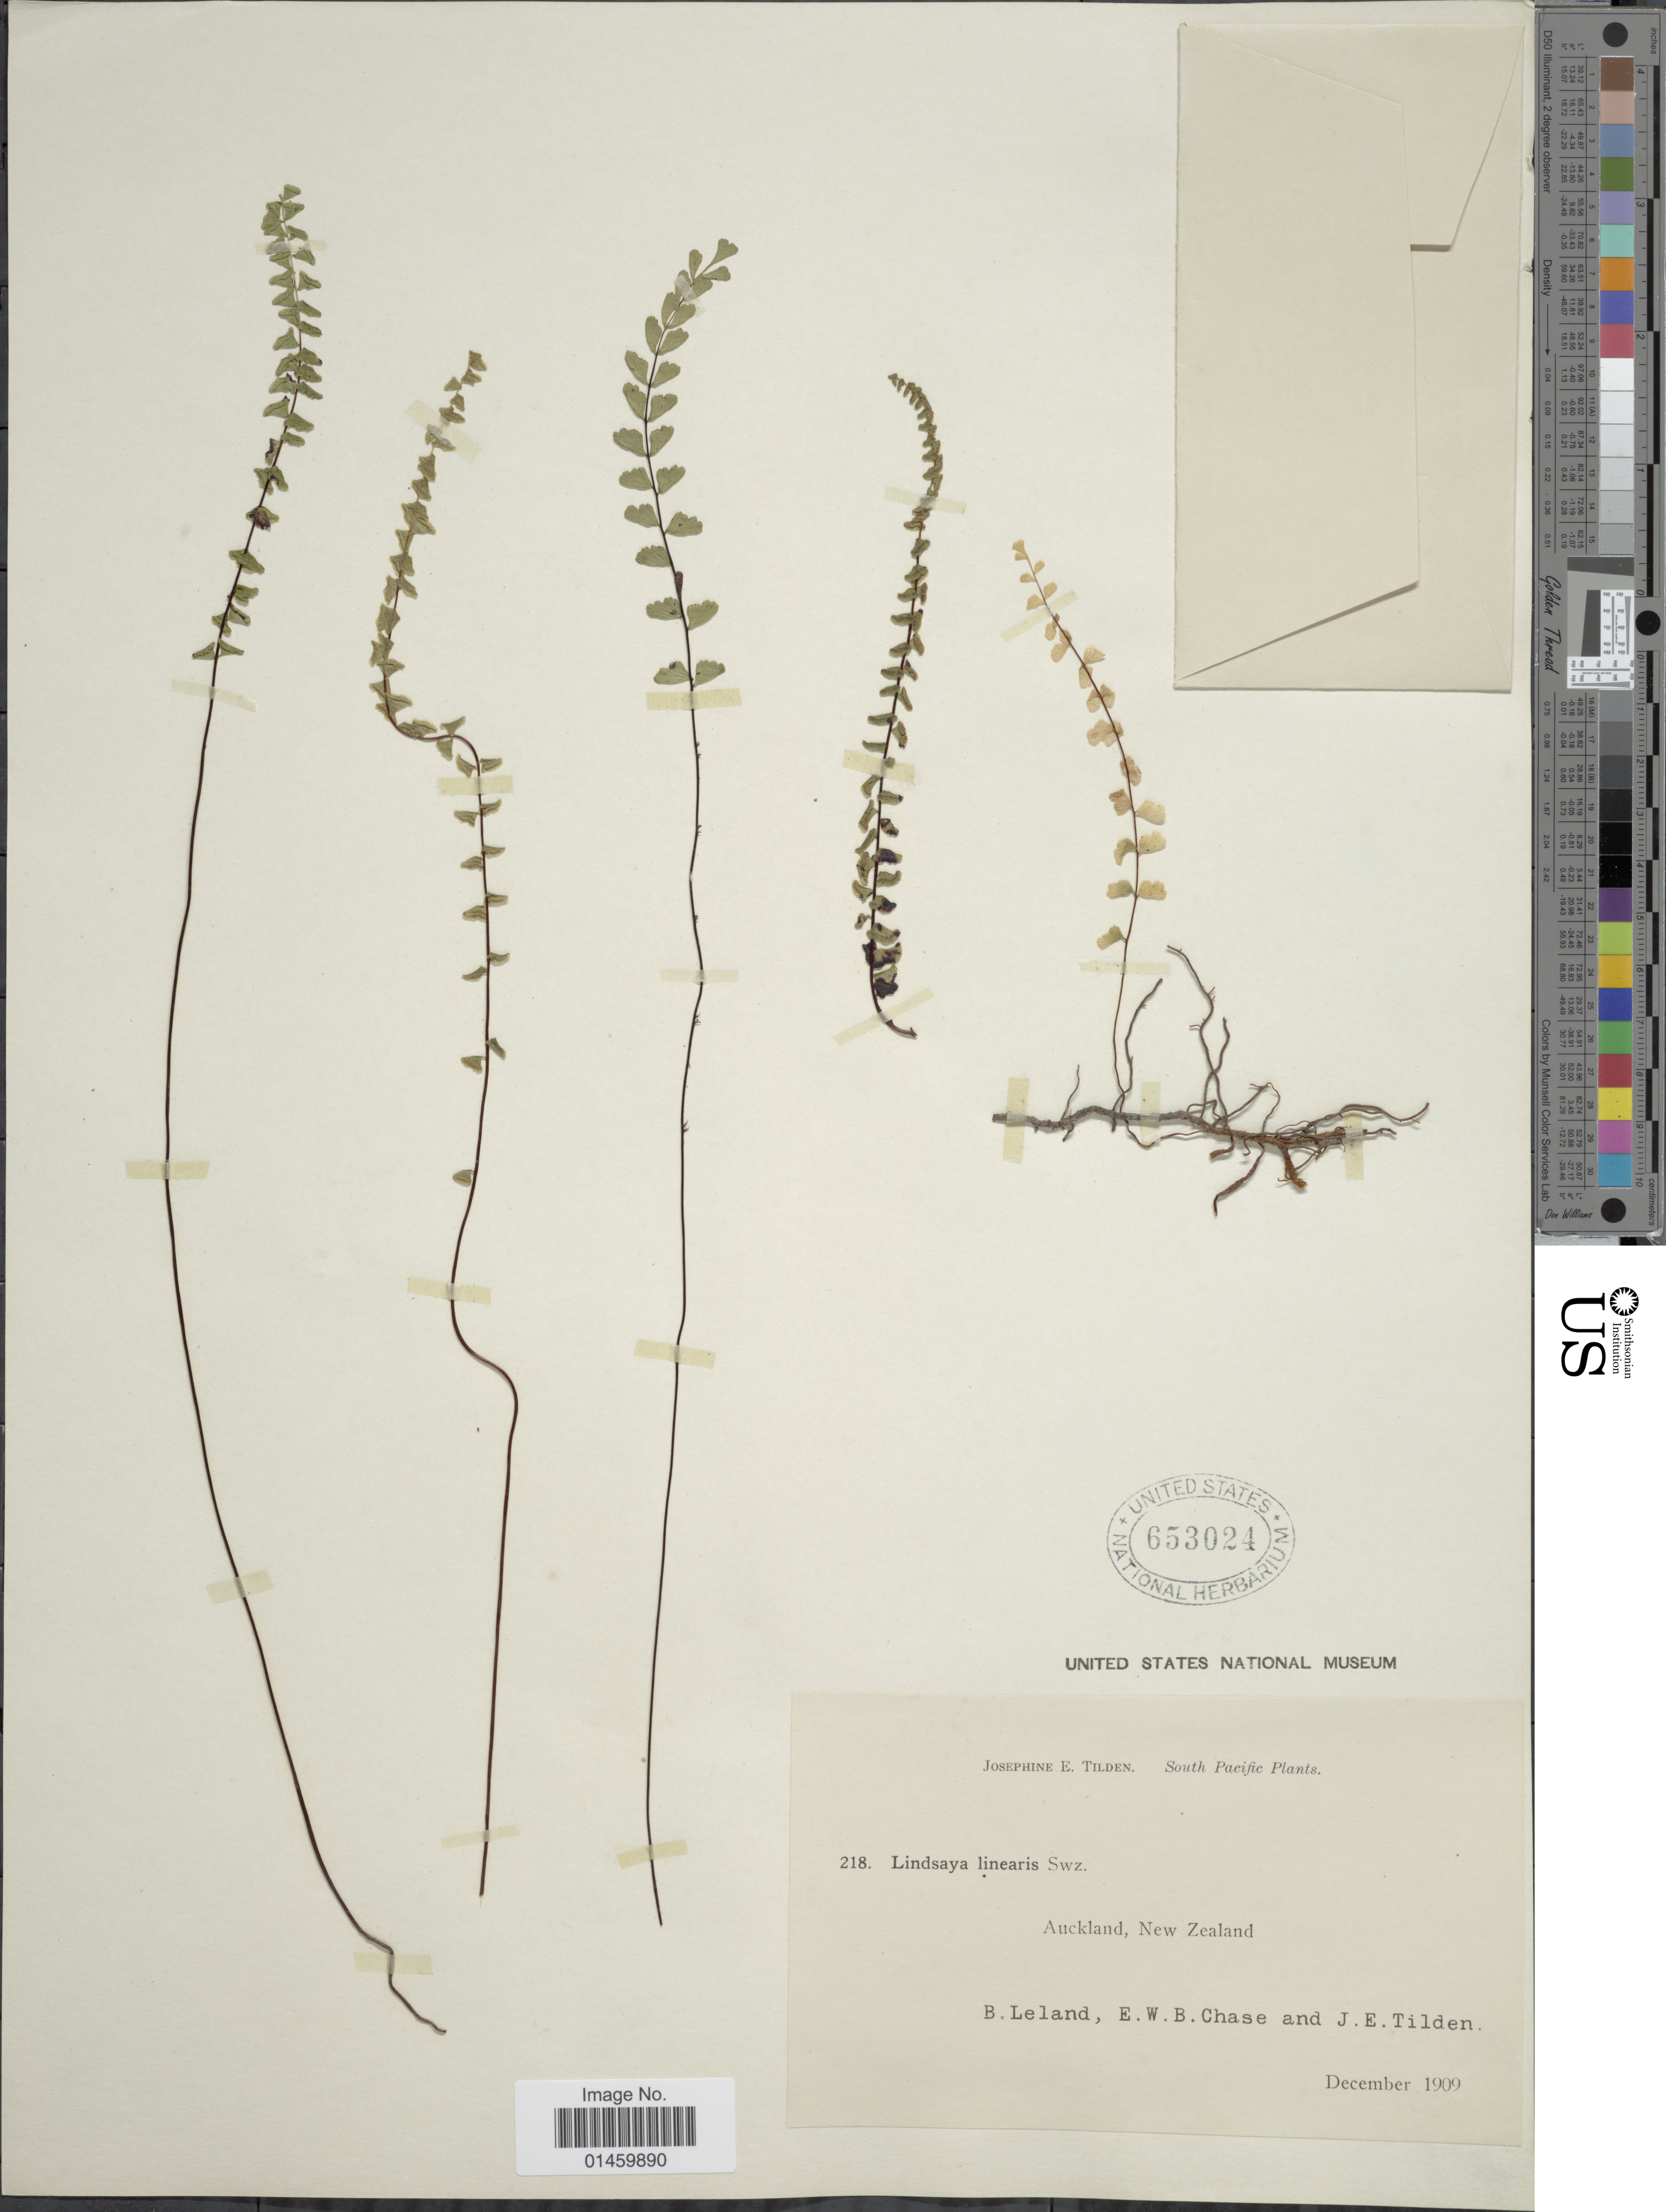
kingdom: Plantae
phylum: Tracheophyta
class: Polypodiopsida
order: Polypodiales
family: Lindsaeaceae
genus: Lindsaea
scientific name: Lindsaea linearis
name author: Sw.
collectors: B. Leland, E. W. Chase & J. E. Tilden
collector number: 218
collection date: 1909-12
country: New Zealand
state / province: Auckland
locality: South Pacific.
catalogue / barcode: US 653024